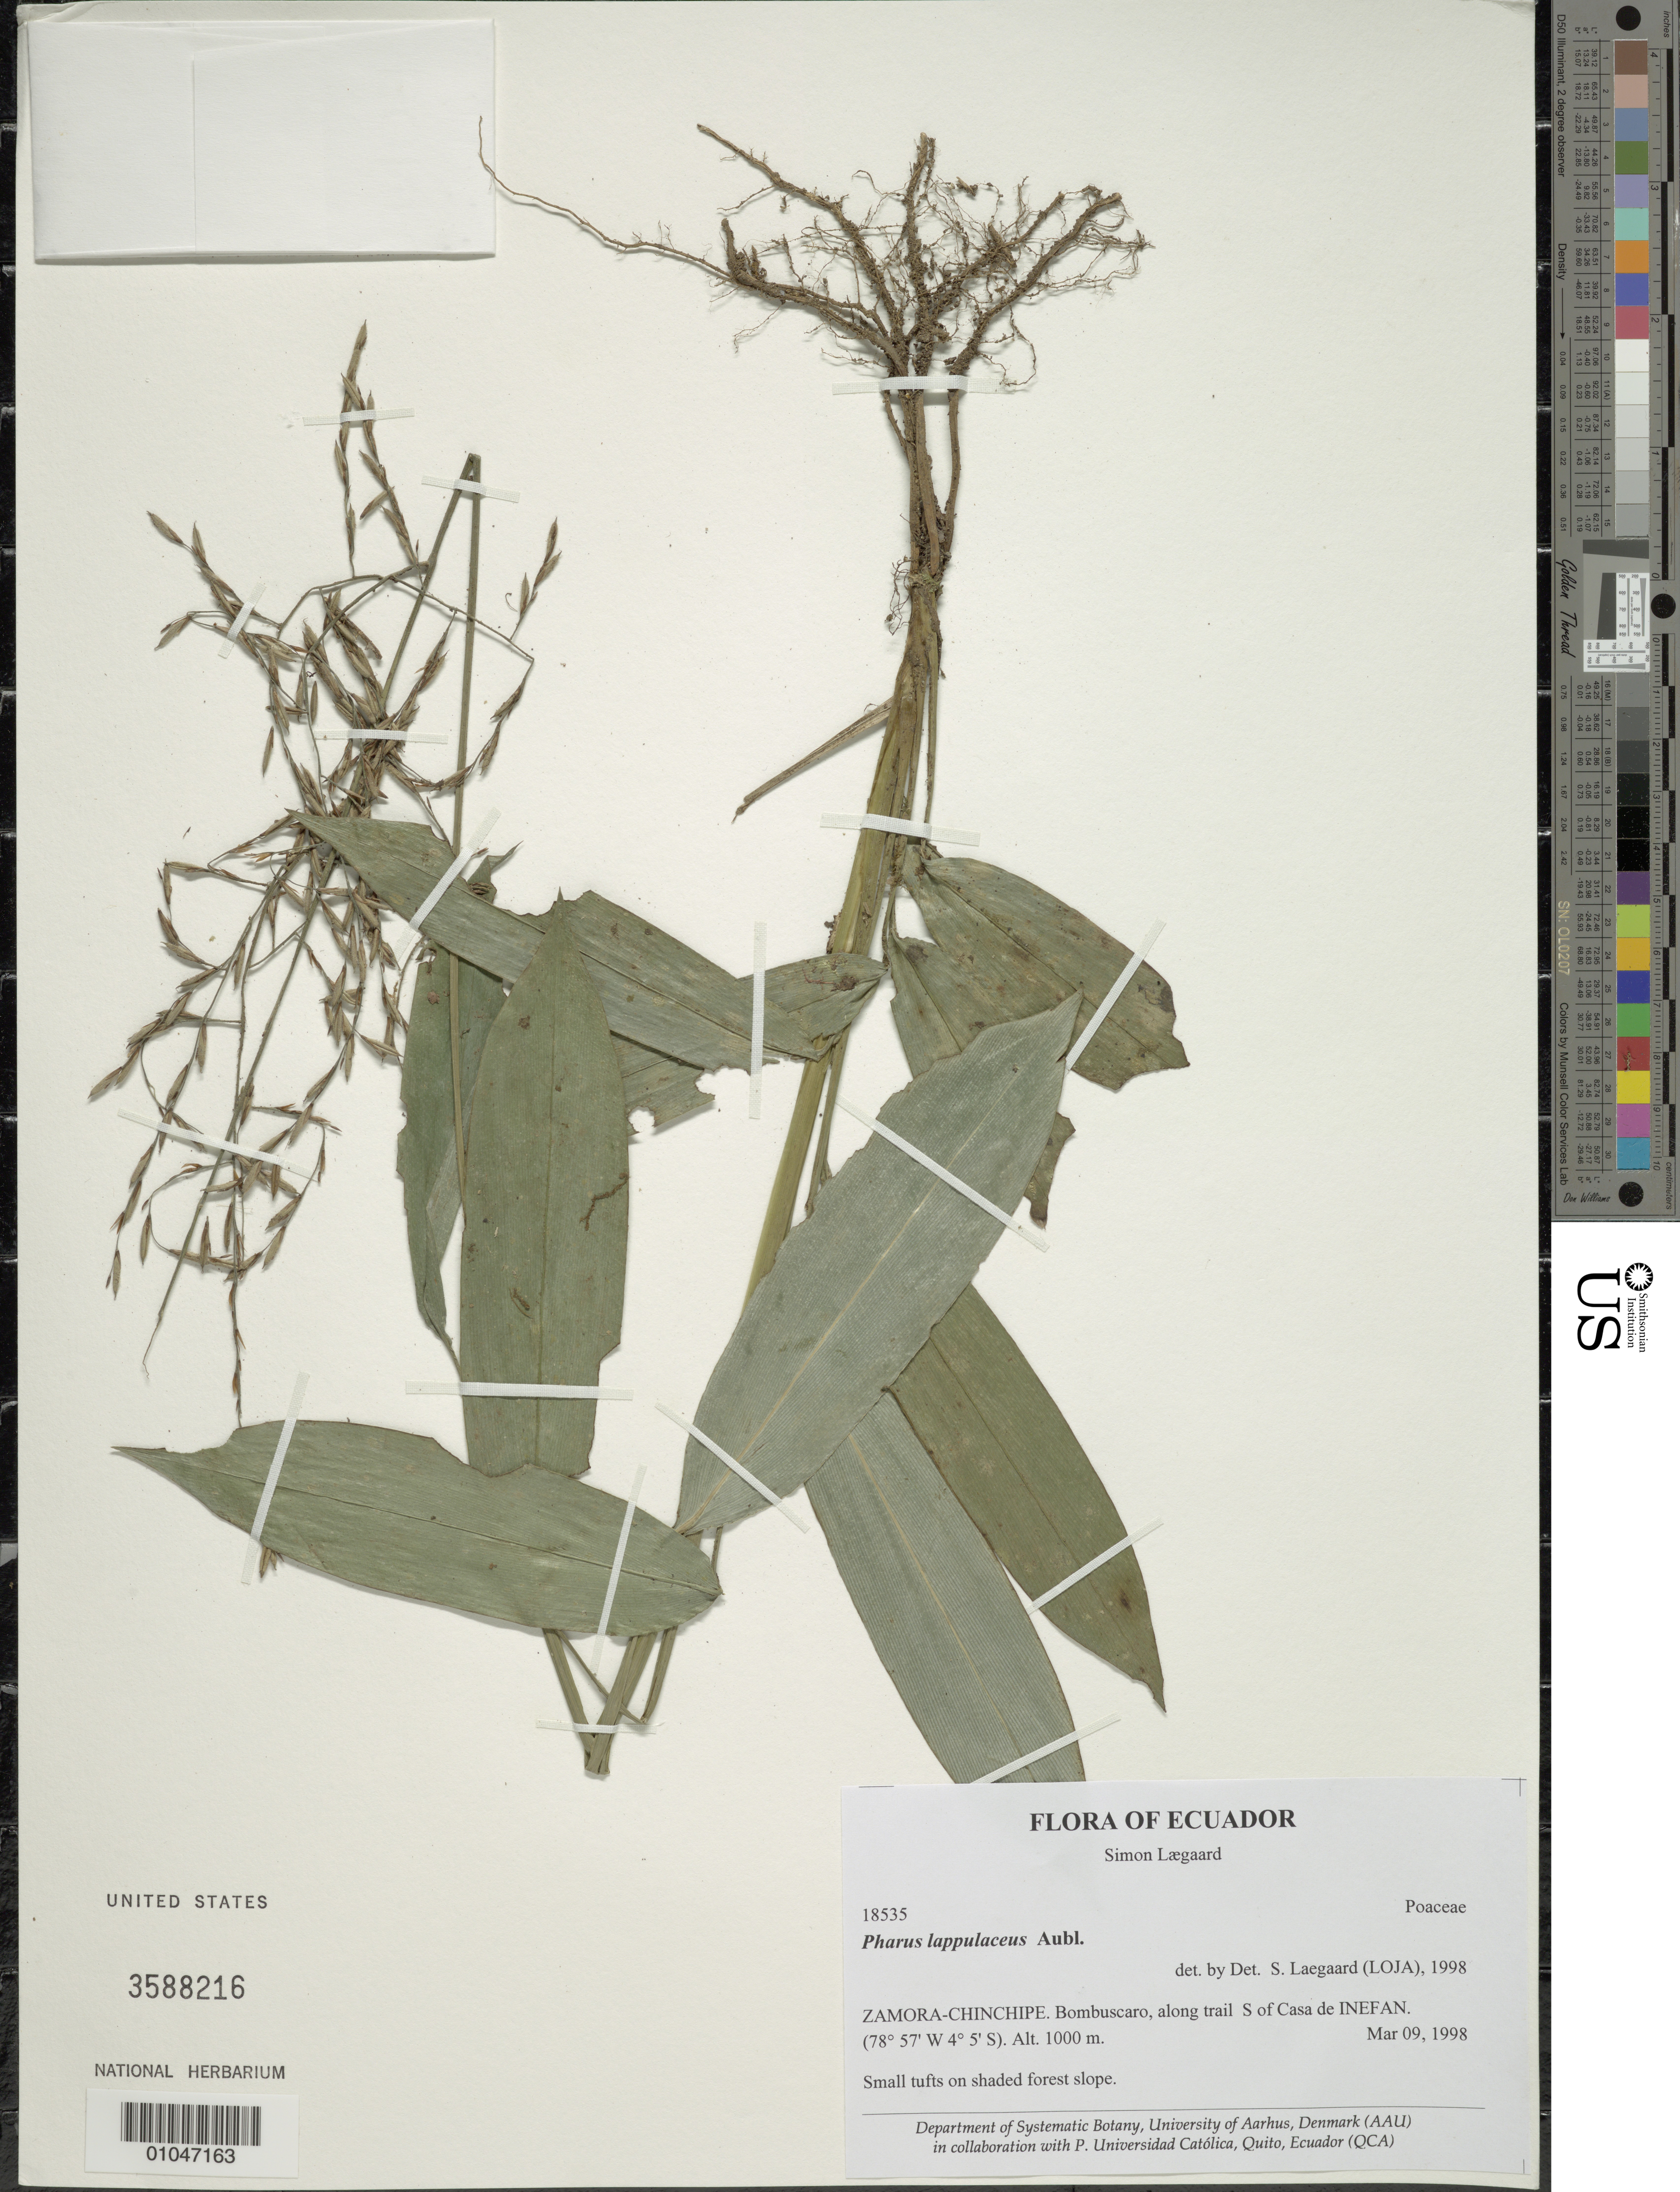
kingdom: Plantae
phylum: Tracheophyta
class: Liliopsida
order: Poales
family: Poaceae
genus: Pharus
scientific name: Pharus lappulaceus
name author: Aubl.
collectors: S. Lægaard & A. Miranda Leiva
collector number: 18535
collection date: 1998-03-09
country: Ecuador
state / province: Zamora-Chinchipe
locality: Bombuscaro, along trail S of Casa de INEFAN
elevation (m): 1000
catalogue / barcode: US 3588216